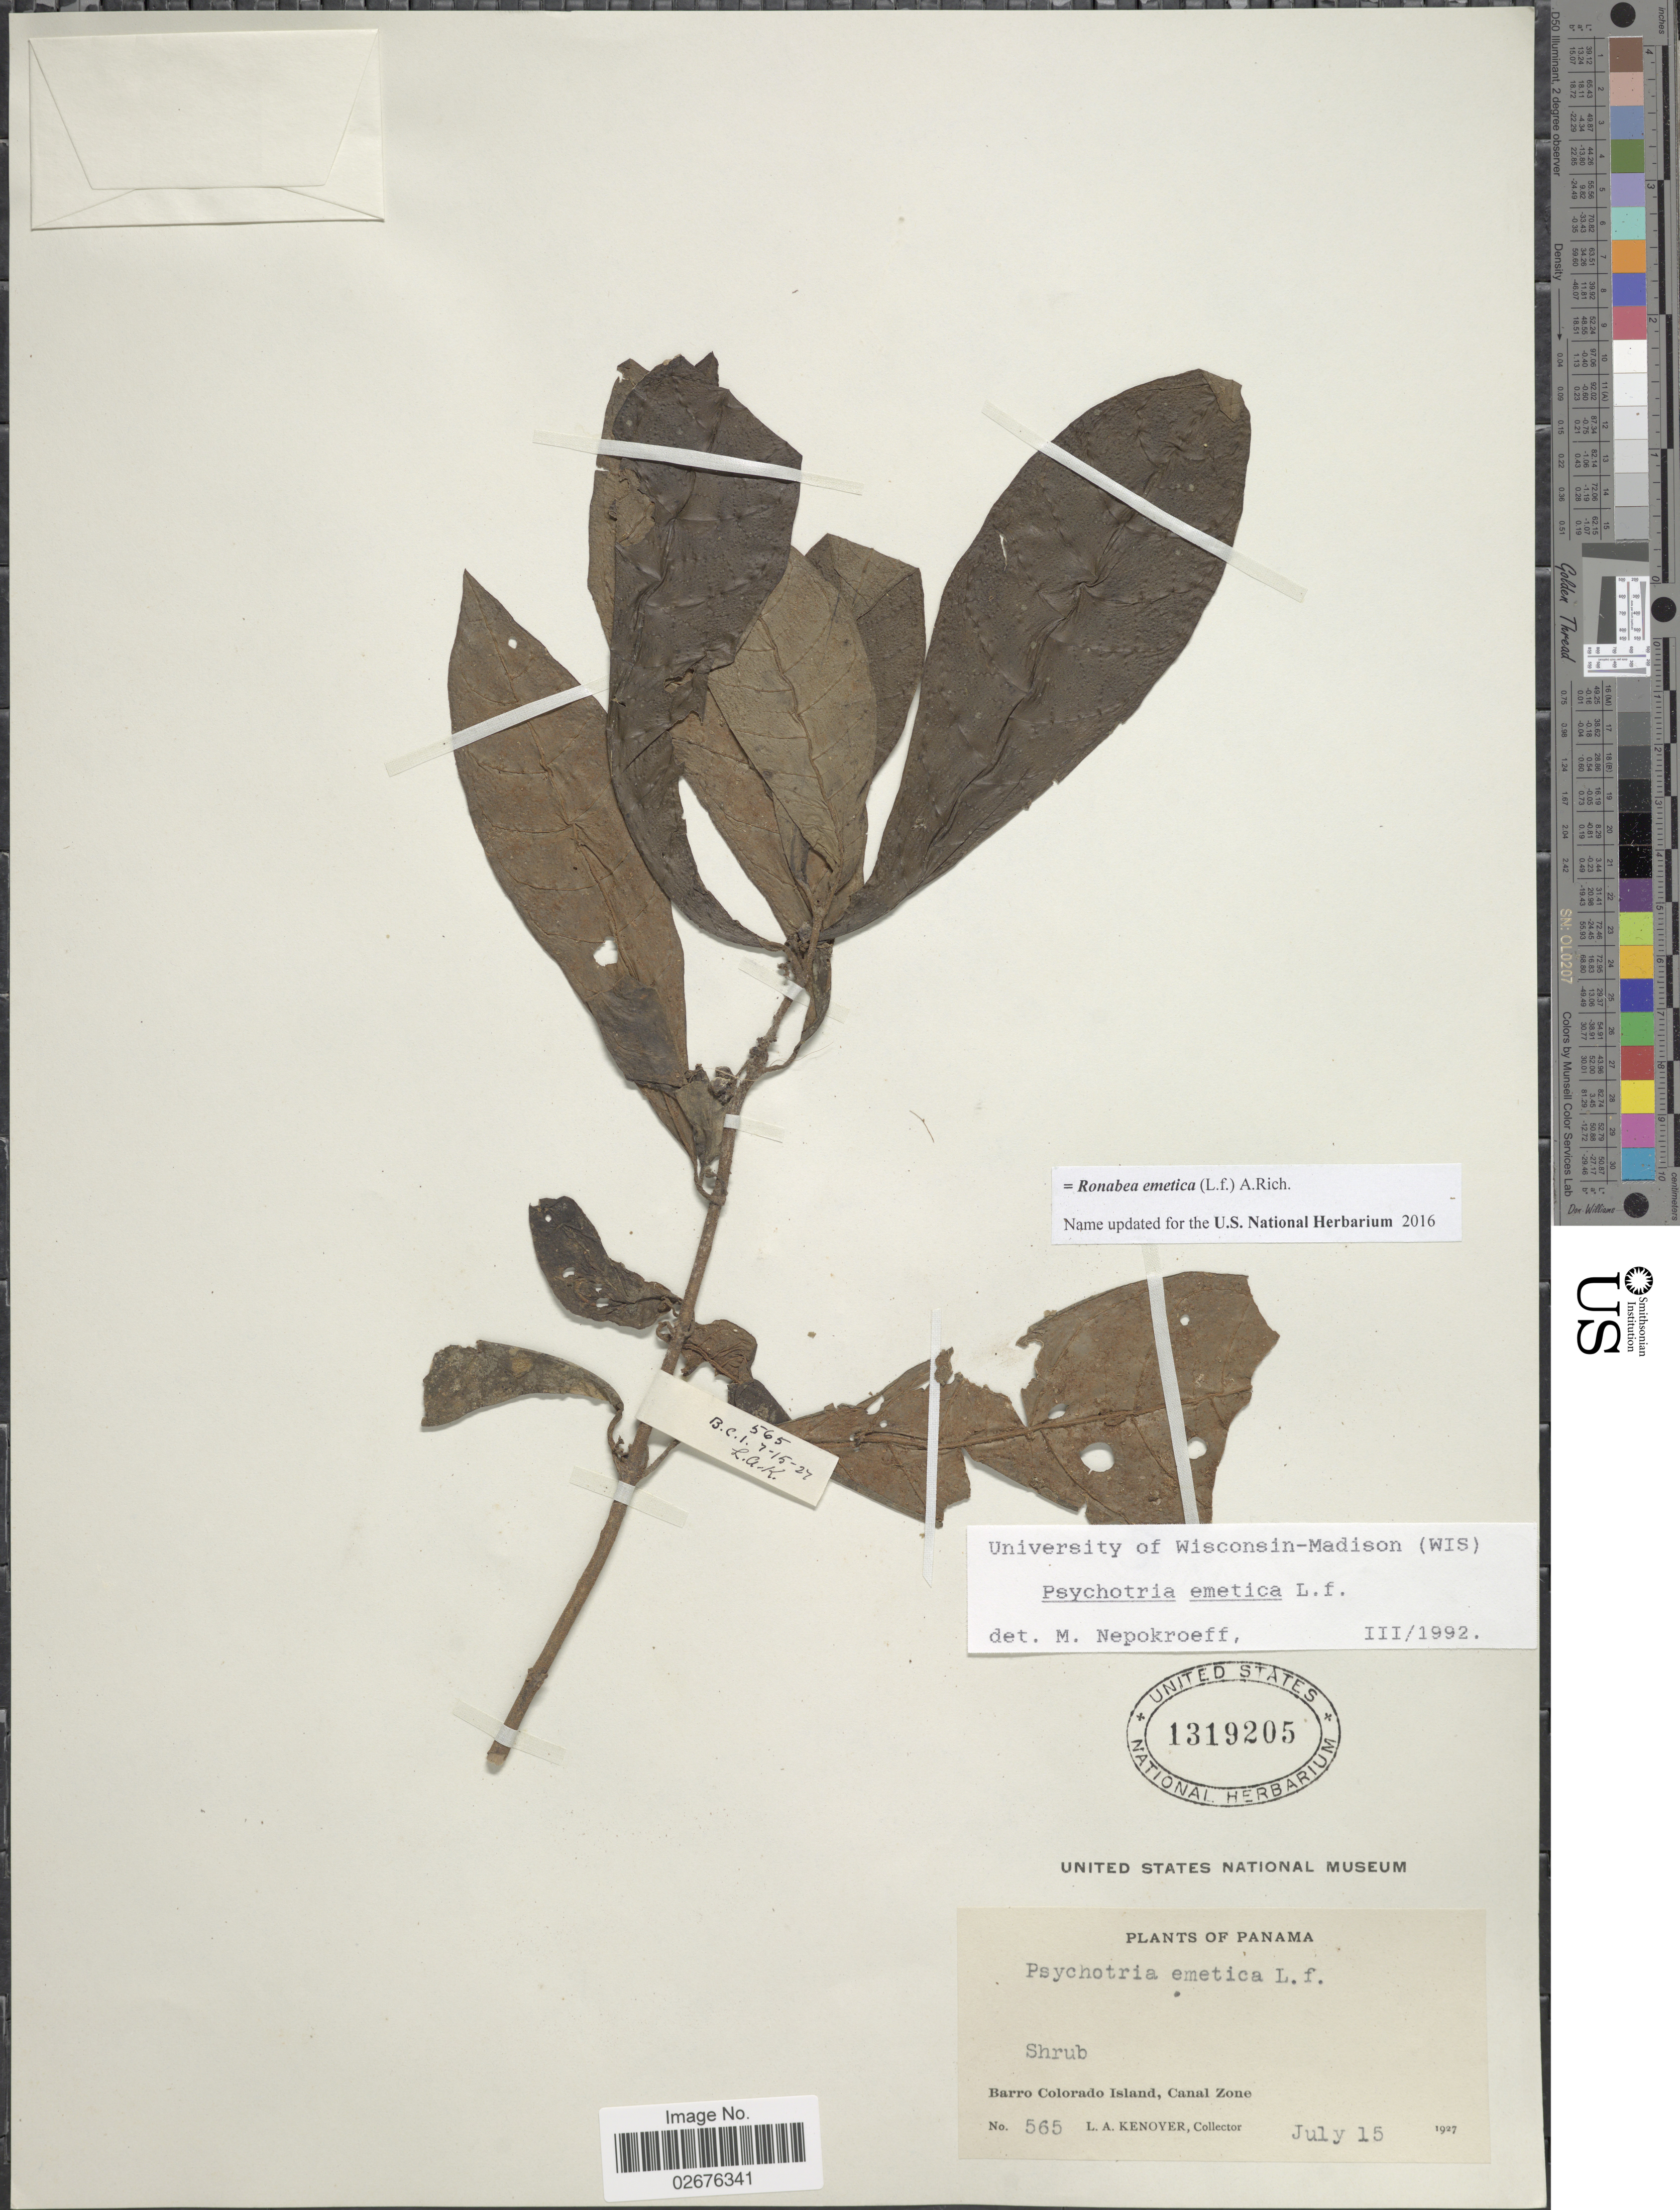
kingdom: Plantae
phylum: Tracheophyta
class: Magnoliopsida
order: Gentianales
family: Rubiaceae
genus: Ronabea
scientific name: Ronabea emetica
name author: (L. f.) A. Rich.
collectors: L. Kenover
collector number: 565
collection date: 1927-07-15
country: Panama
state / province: Panamá Oeste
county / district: Canal Zone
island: Barro Colorado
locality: Barro Colorado Island, Canal Zone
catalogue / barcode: US 1319205